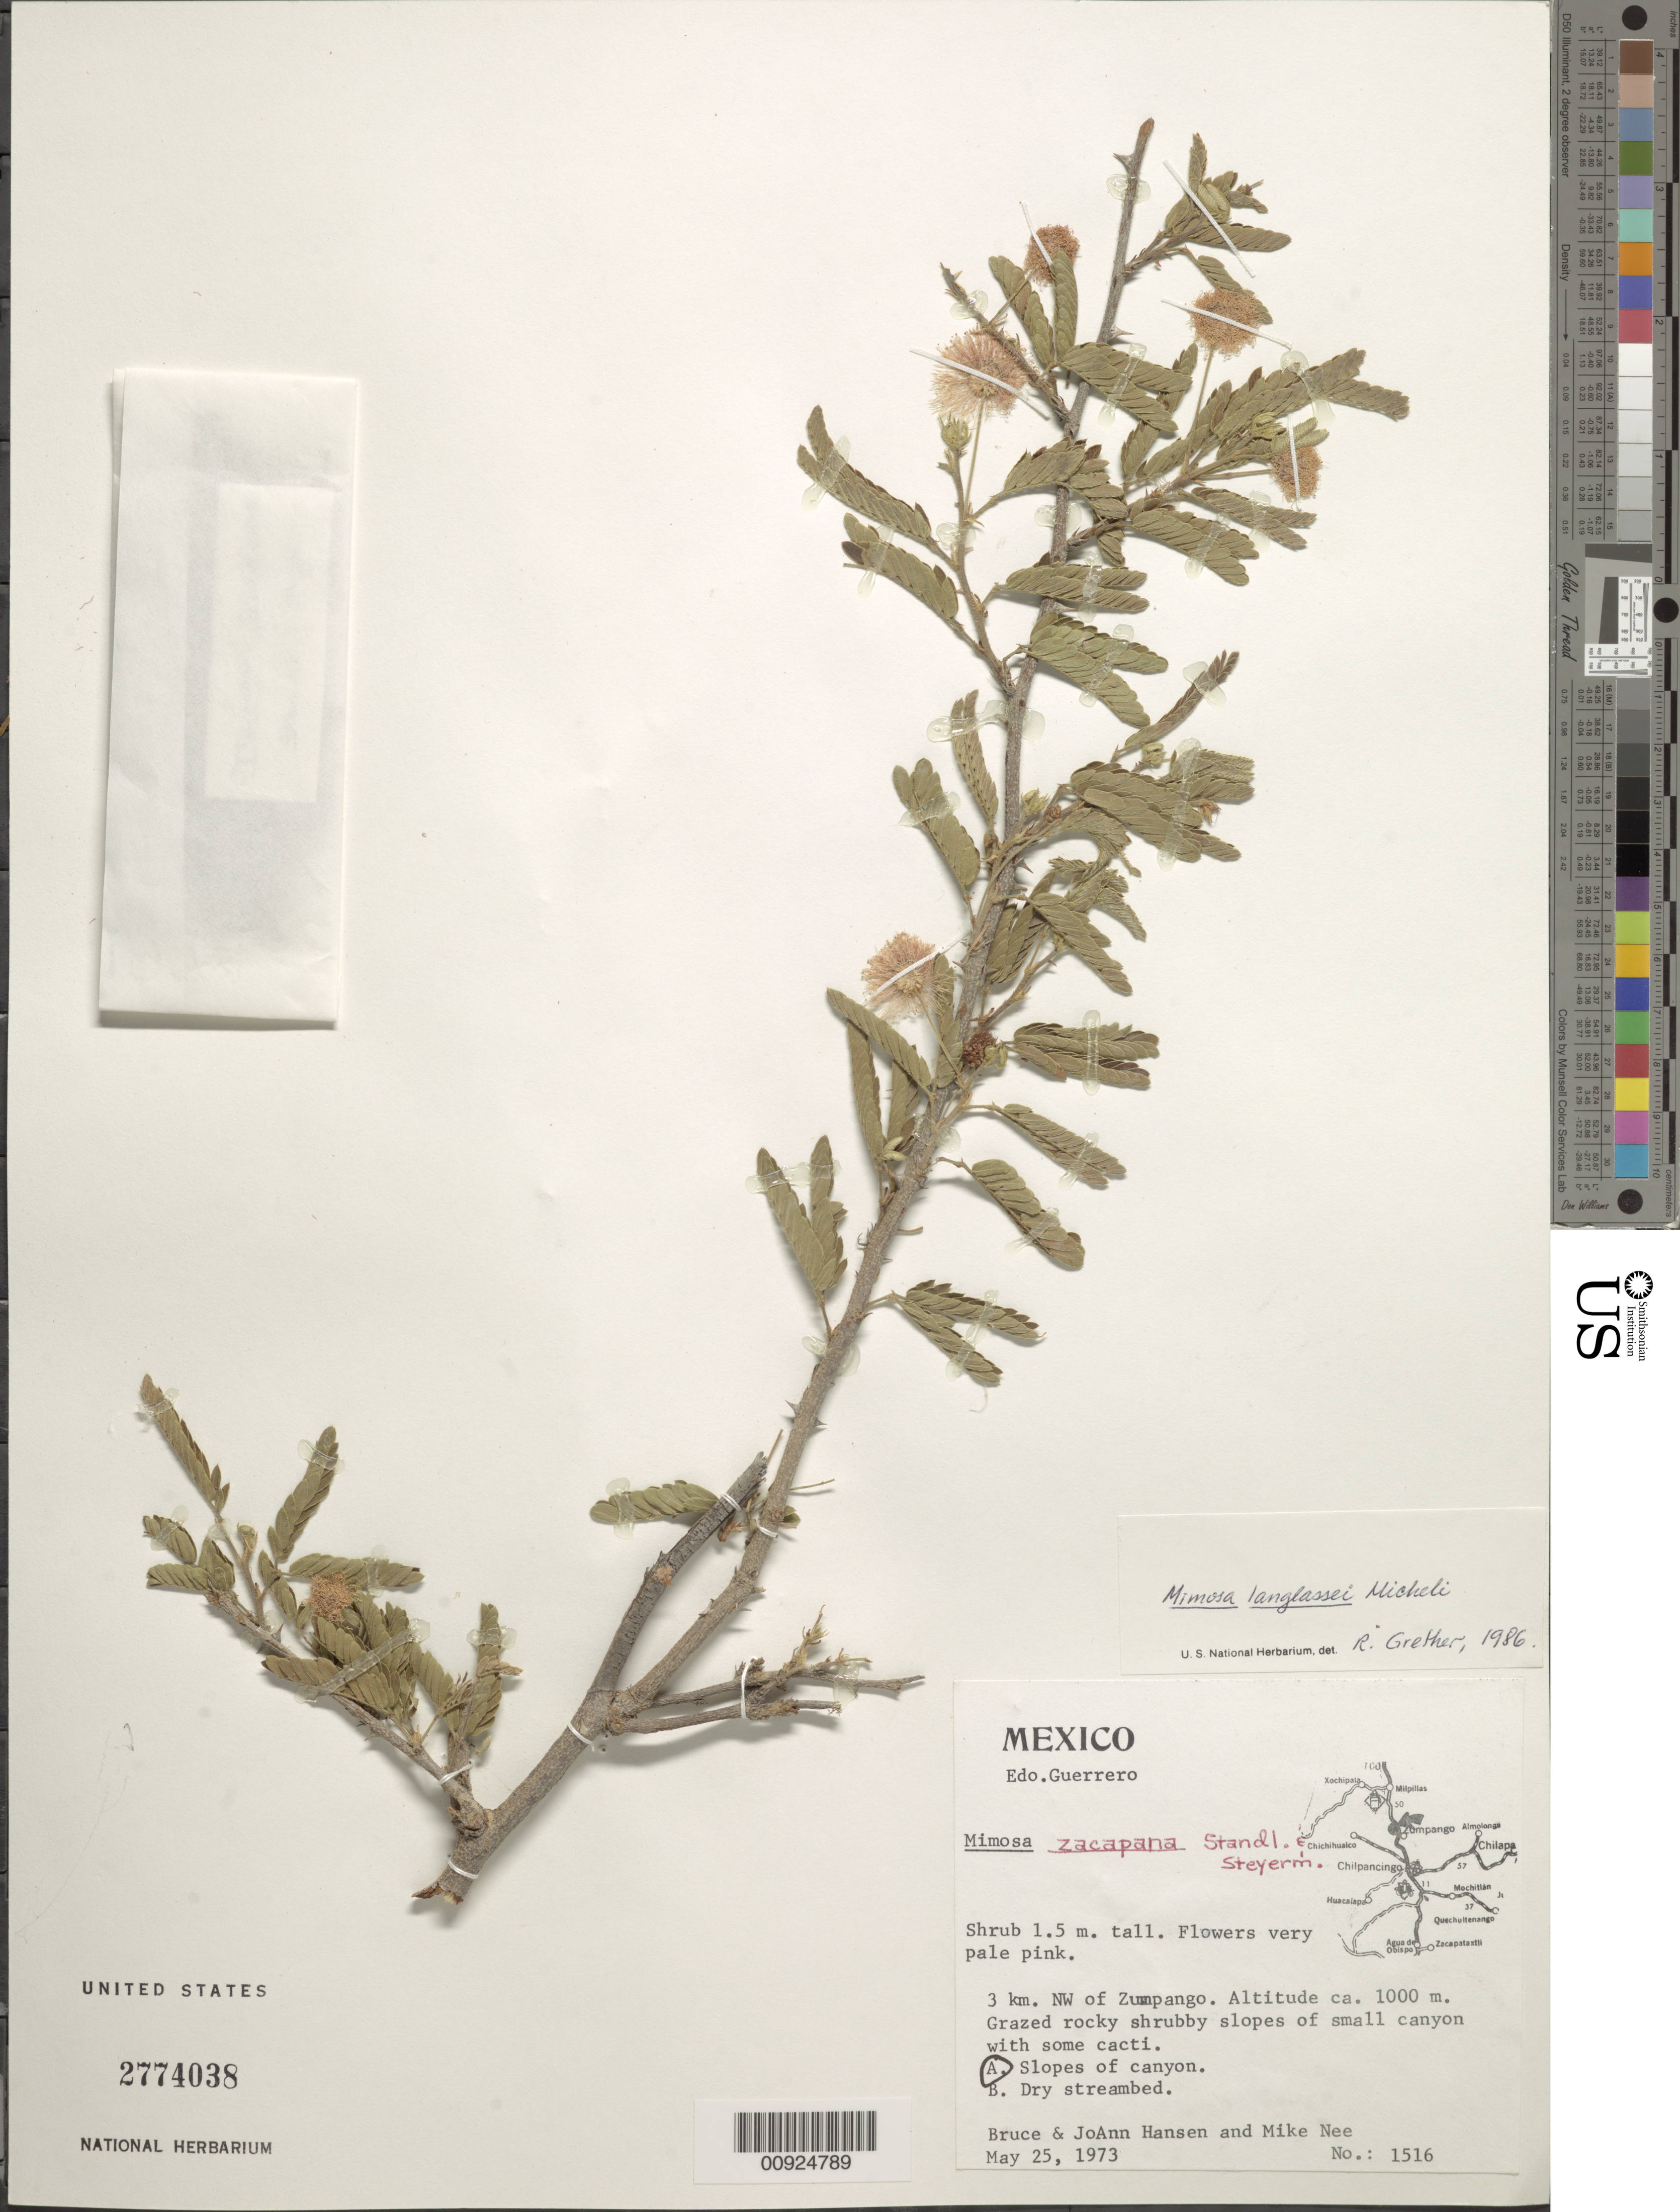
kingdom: Plantae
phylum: Tracheophyta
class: Magnoliopsida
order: Fabales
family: Fabaceae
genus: Mimosa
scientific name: Mimosa langlassei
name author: Micheli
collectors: B. Hansen, J. Hansen & M. Nee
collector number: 1516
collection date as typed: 25 May 1973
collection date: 1973-05-25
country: Mexico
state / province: Guerrero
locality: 3 km. NW of Zumpango.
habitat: Grazed rocky shrubby slopes of small canyon with some cacti.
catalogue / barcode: US 2774038